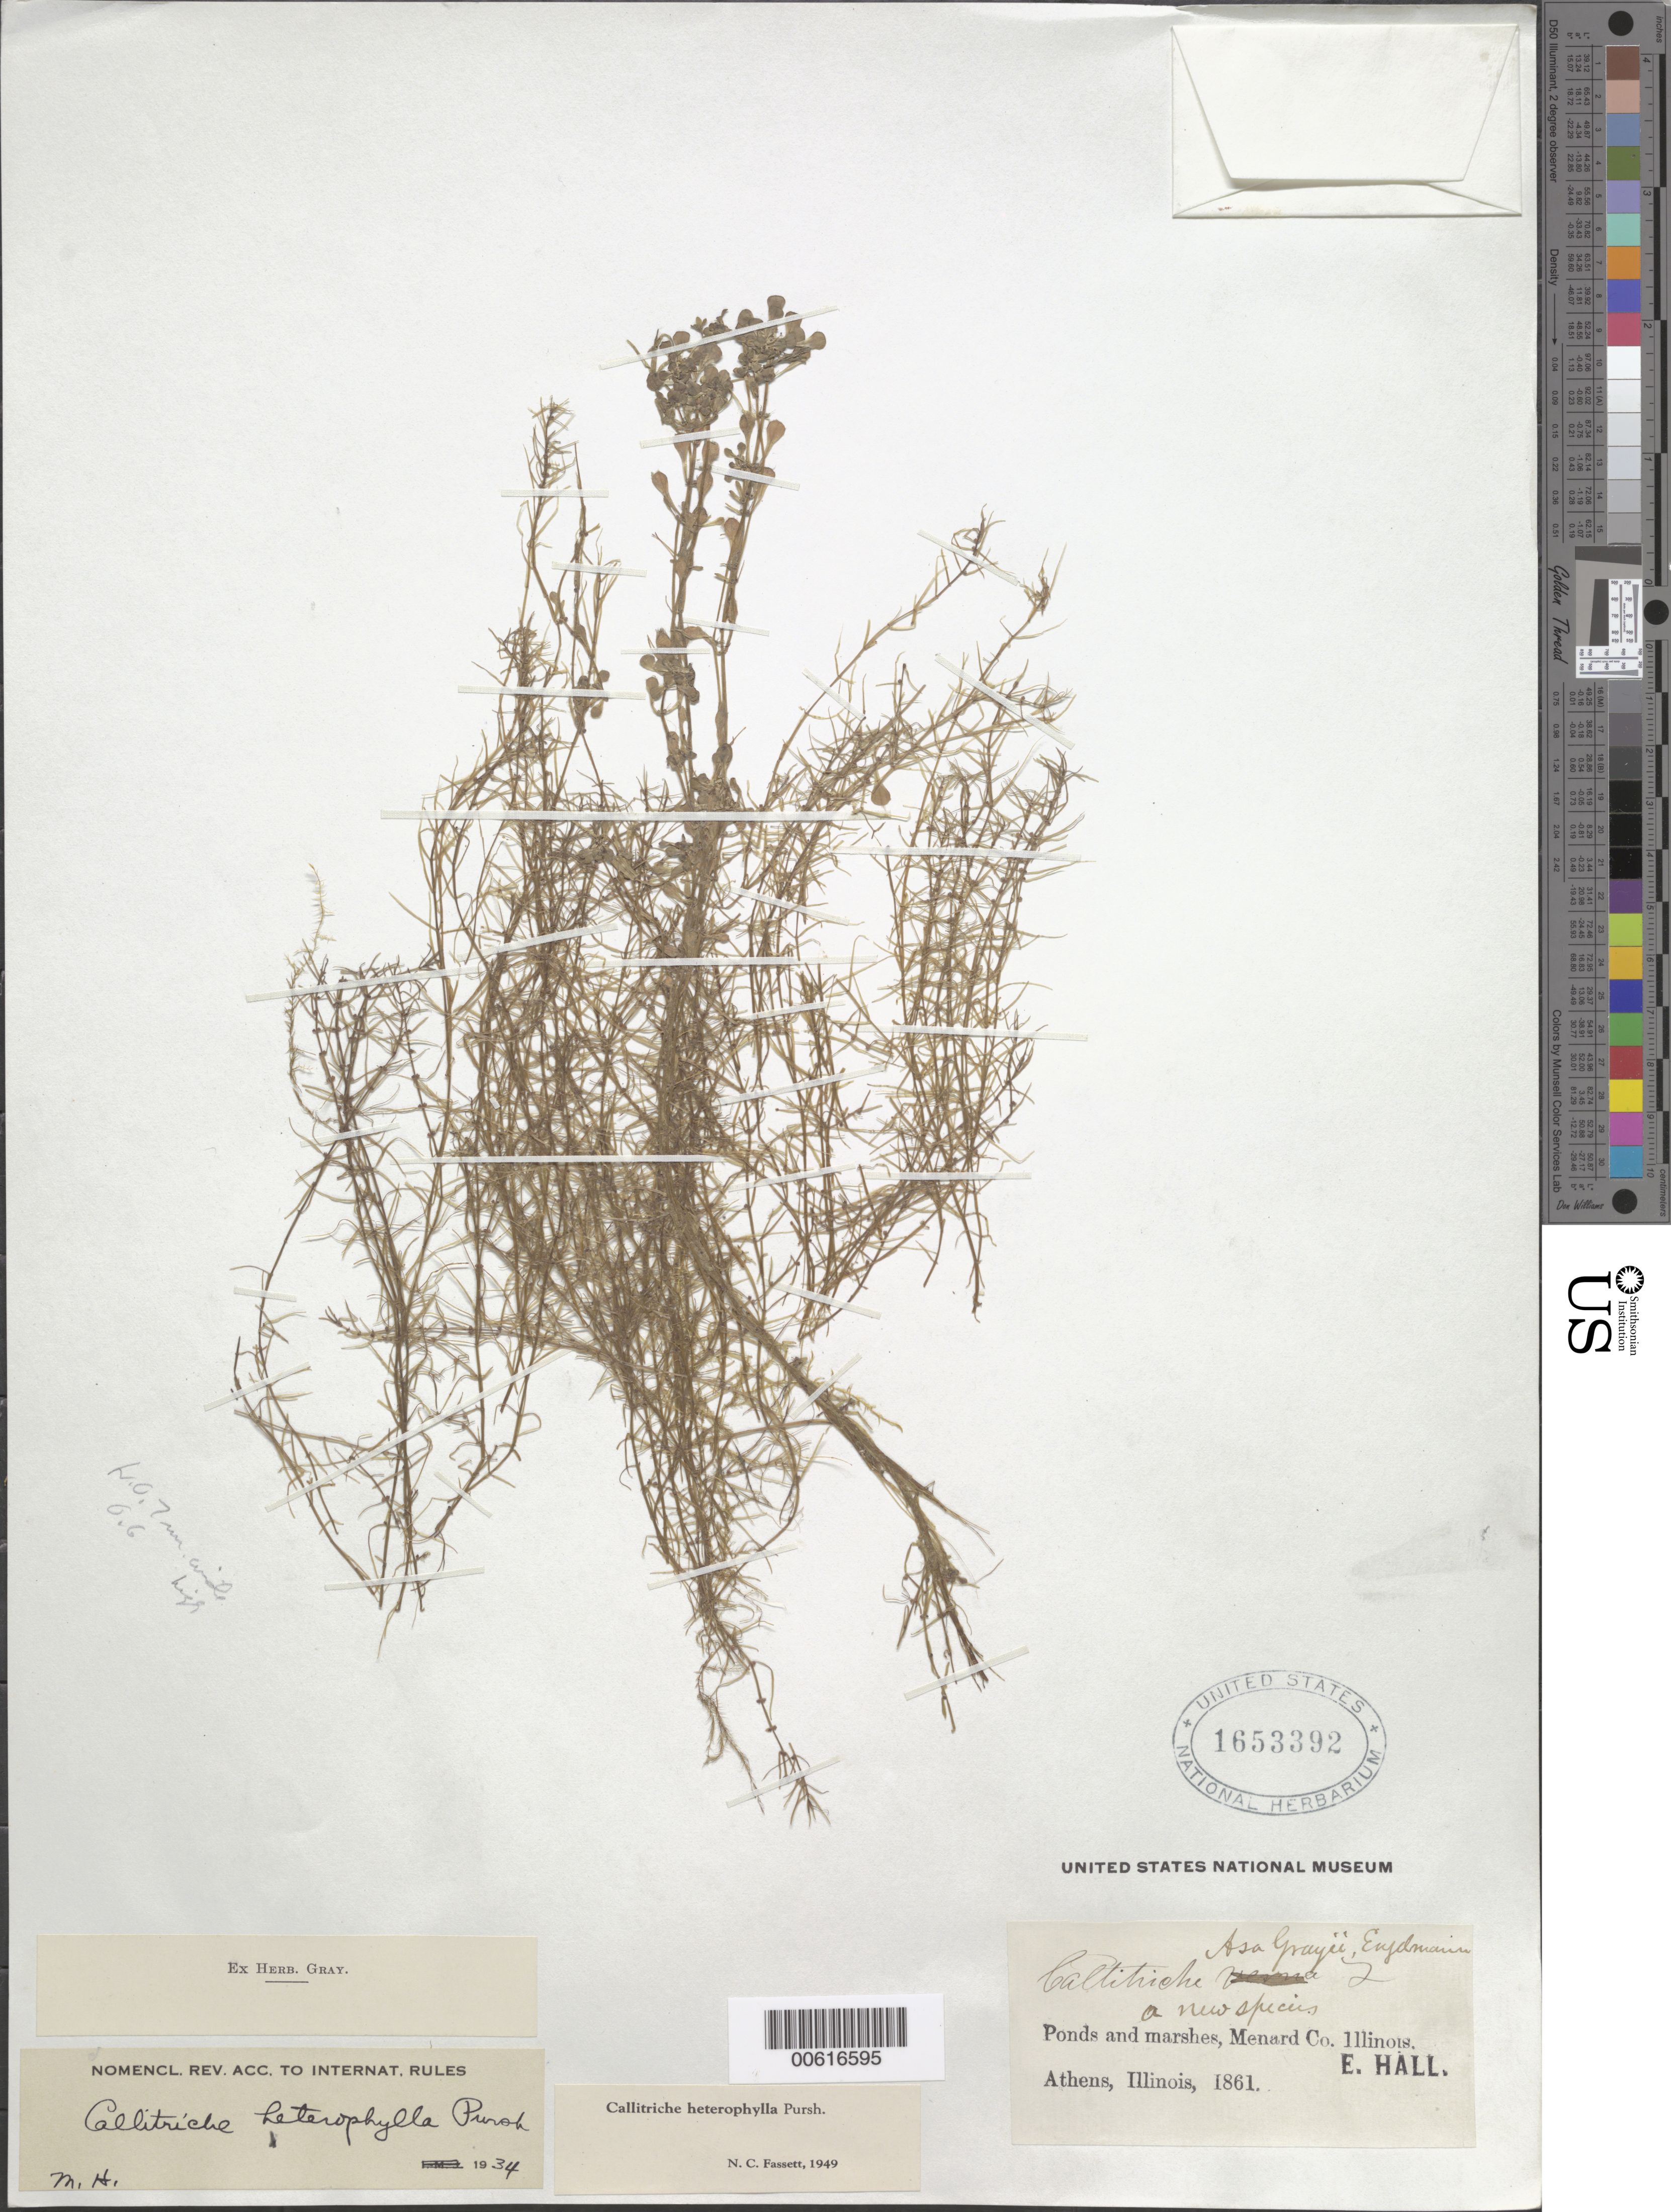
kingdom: Plantae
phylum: Tracheophyta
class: Magnoliopsida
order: Lamiales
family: Plantaginaceae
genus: Callitriche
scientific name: Callitriche heterophylla Pursh emend. Darby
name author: Pursh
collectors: E. Hall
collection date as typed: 1861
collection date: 1861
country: United States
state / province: Illinois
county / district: Menard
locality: Athens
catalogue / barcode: US 1653392